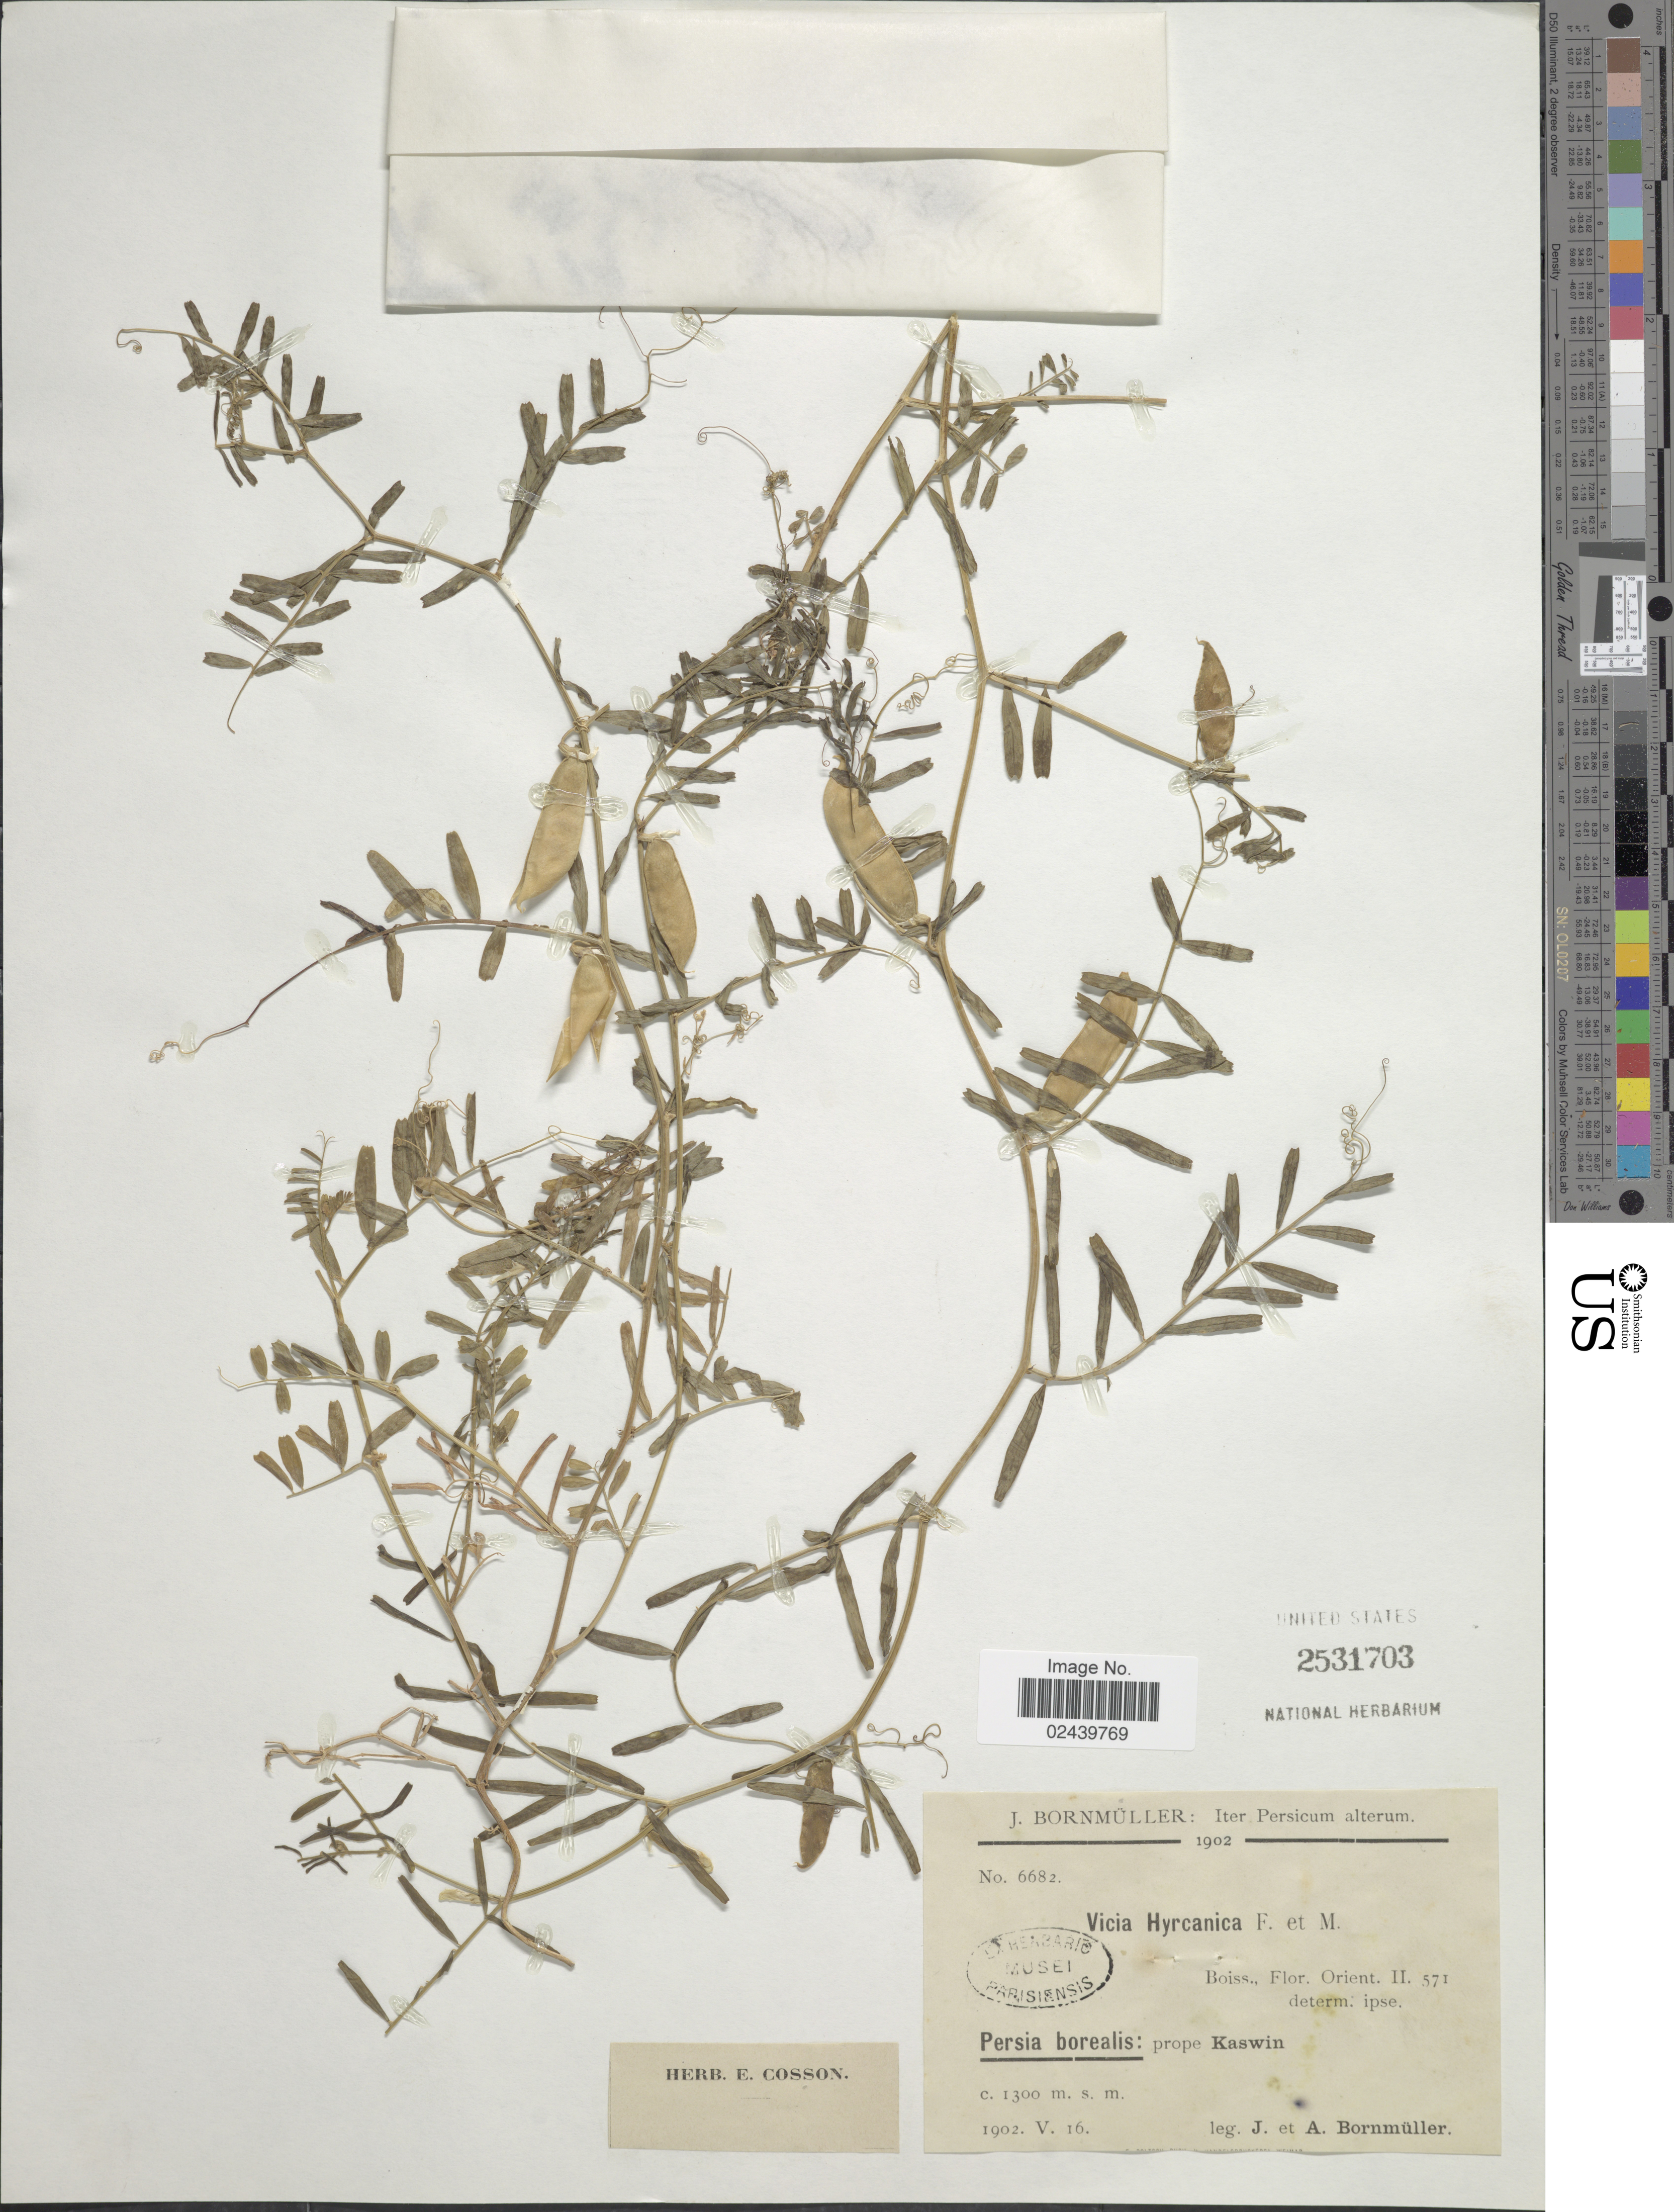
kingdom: Plantae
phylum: Tracheophyta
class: Magnoliopsida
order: Fabales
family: Fabaceae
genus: Vicia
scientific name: Vicia hyrcanica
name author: Fisch. & C.A. Mey.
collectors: J. Bornmüller & A. Bornmüller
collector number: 6682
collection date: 1902-05-16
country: Iran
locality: Persicum. Persia borealis: prope Kaswin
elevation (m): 1300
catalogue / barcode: US 2531703